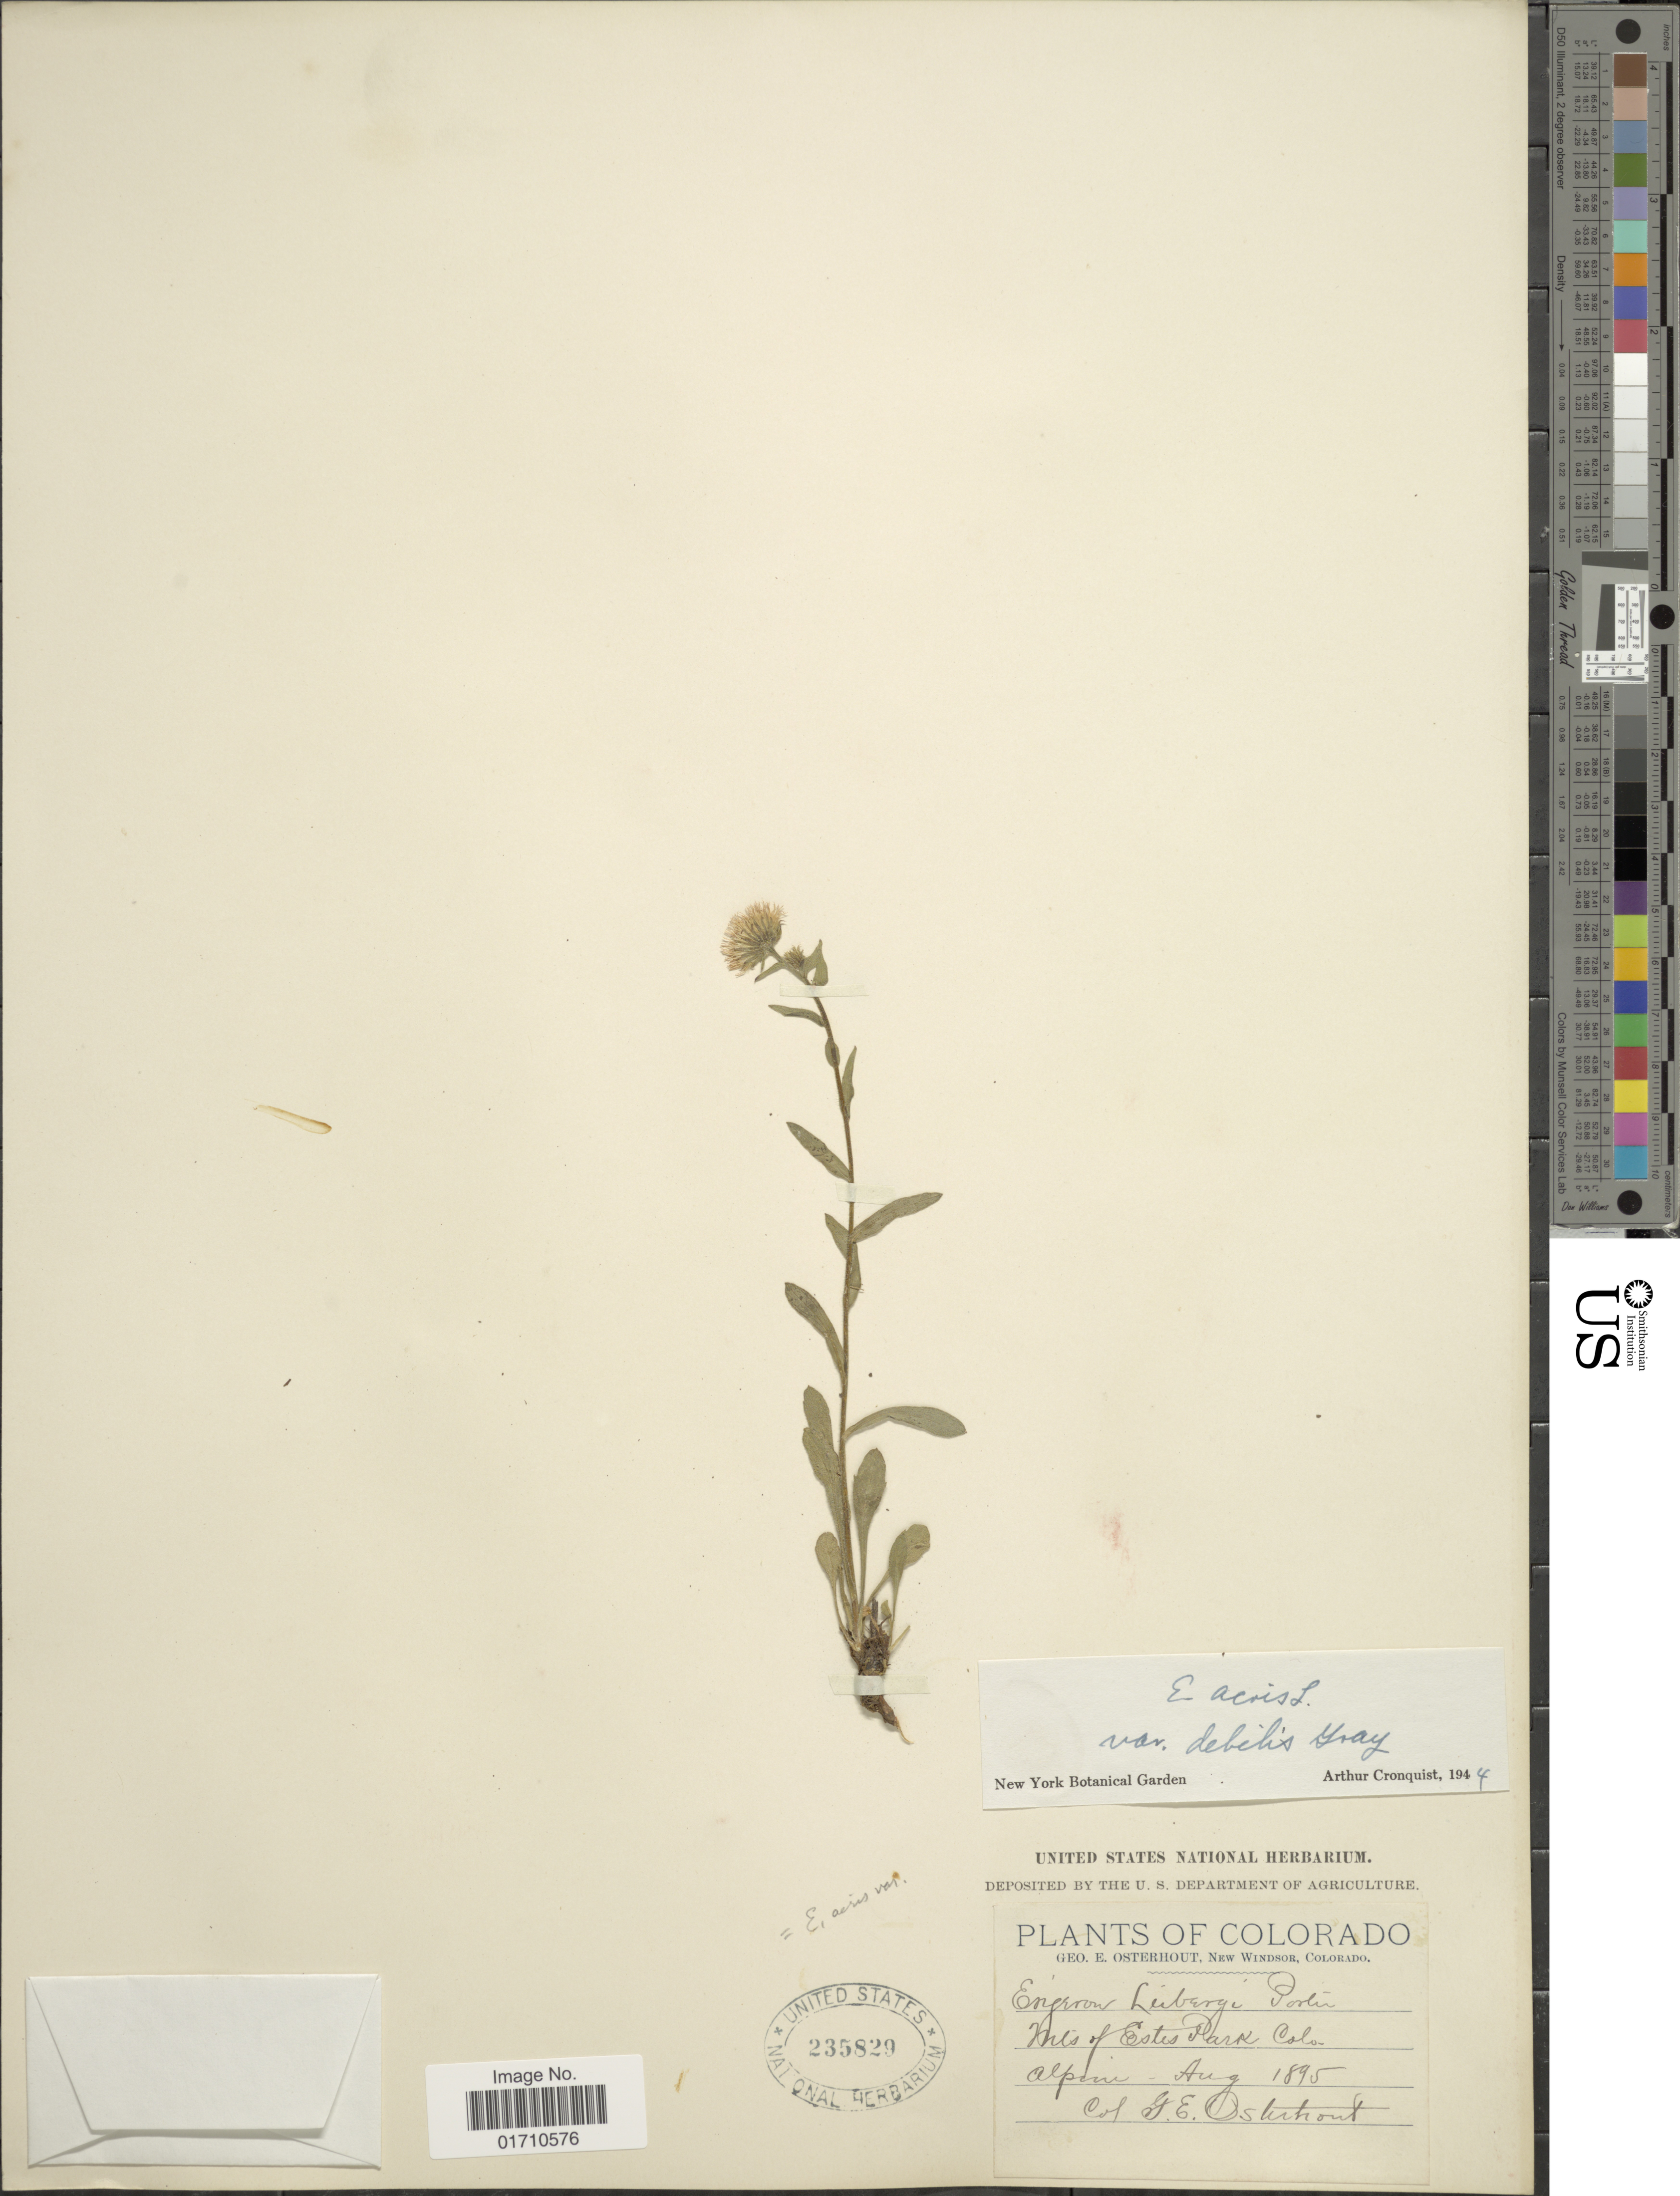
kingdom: Plantae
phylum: Tracheophyta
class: Magnoliopsida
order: Asterales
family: Asteraceae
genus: Erigeron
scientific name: Erigeron acris var. debilis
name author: A. Gray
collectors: G. Osterhout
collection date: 1895-08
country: United States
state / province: Colorado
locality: Mts of Estes Park, Colo Alpine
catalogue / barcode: US 235829